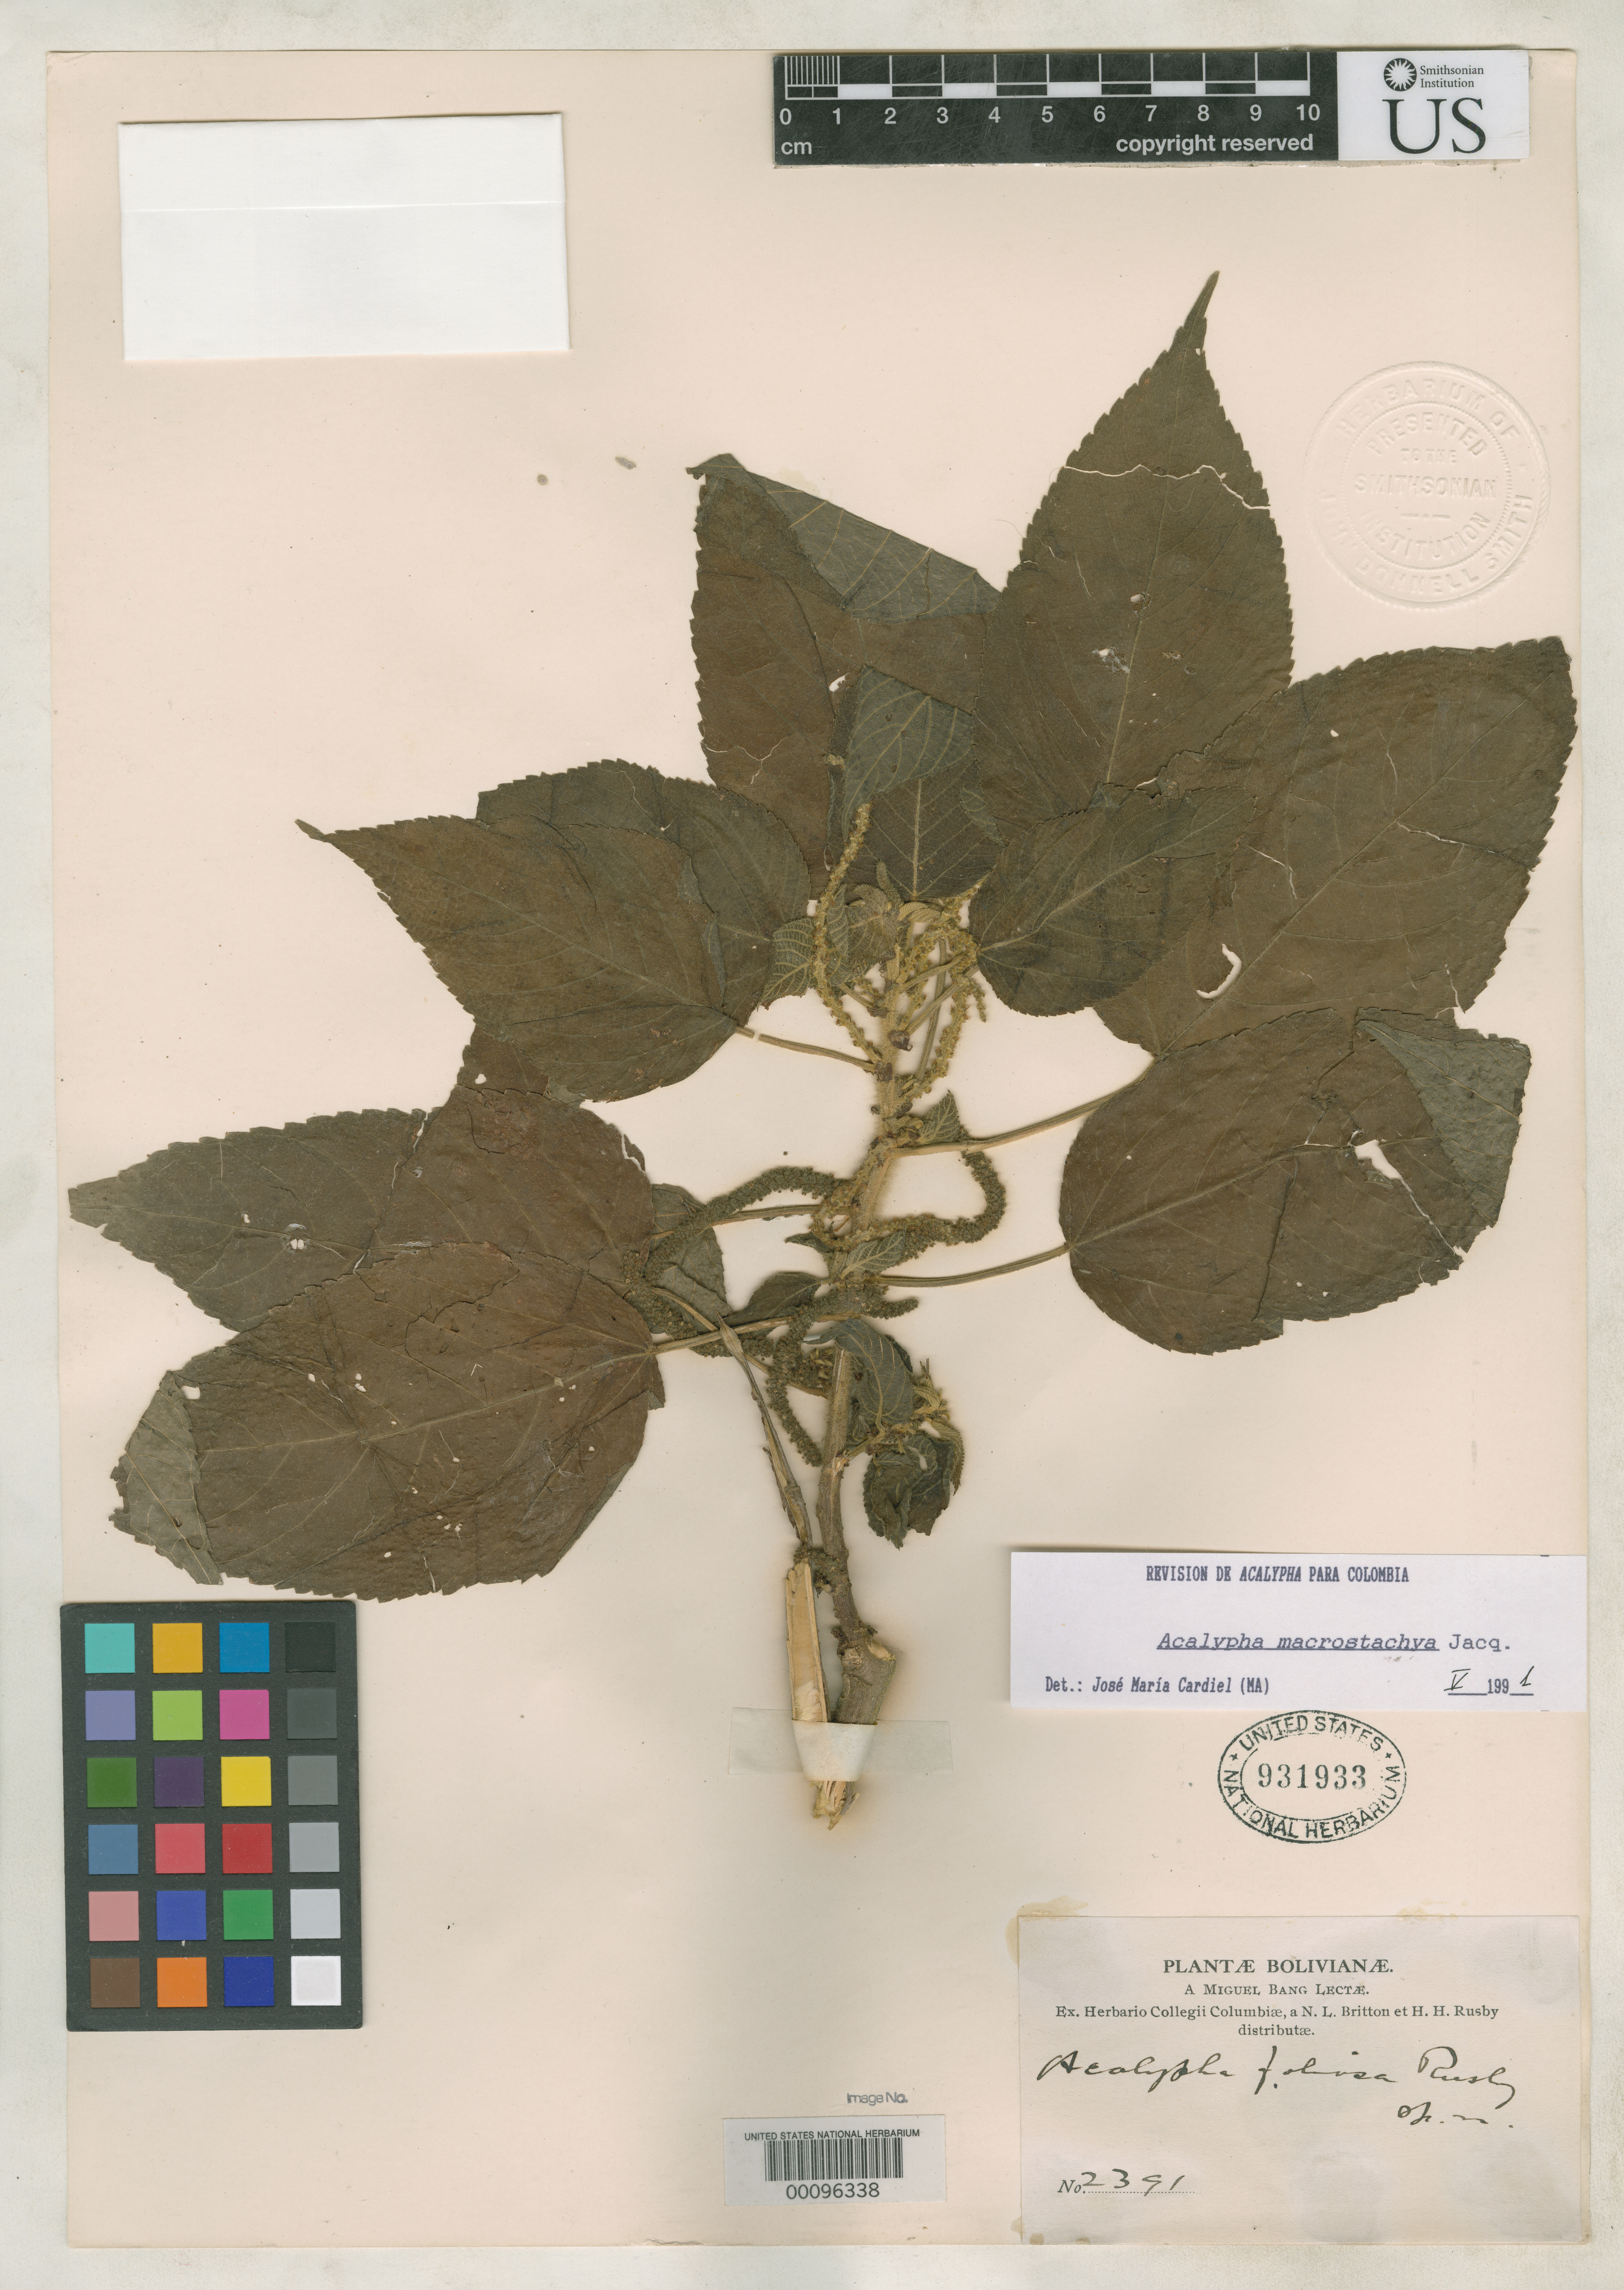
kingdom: Plantae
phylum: Tracheophyta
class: Magnoliopsida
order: Malpighiales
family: Euphorbiaceae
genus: Acalypha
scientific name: Acalypha foliosa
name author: Rusby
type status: Isotype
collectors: M. Bang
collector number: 2391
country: Bolivia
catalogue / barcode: US 931933